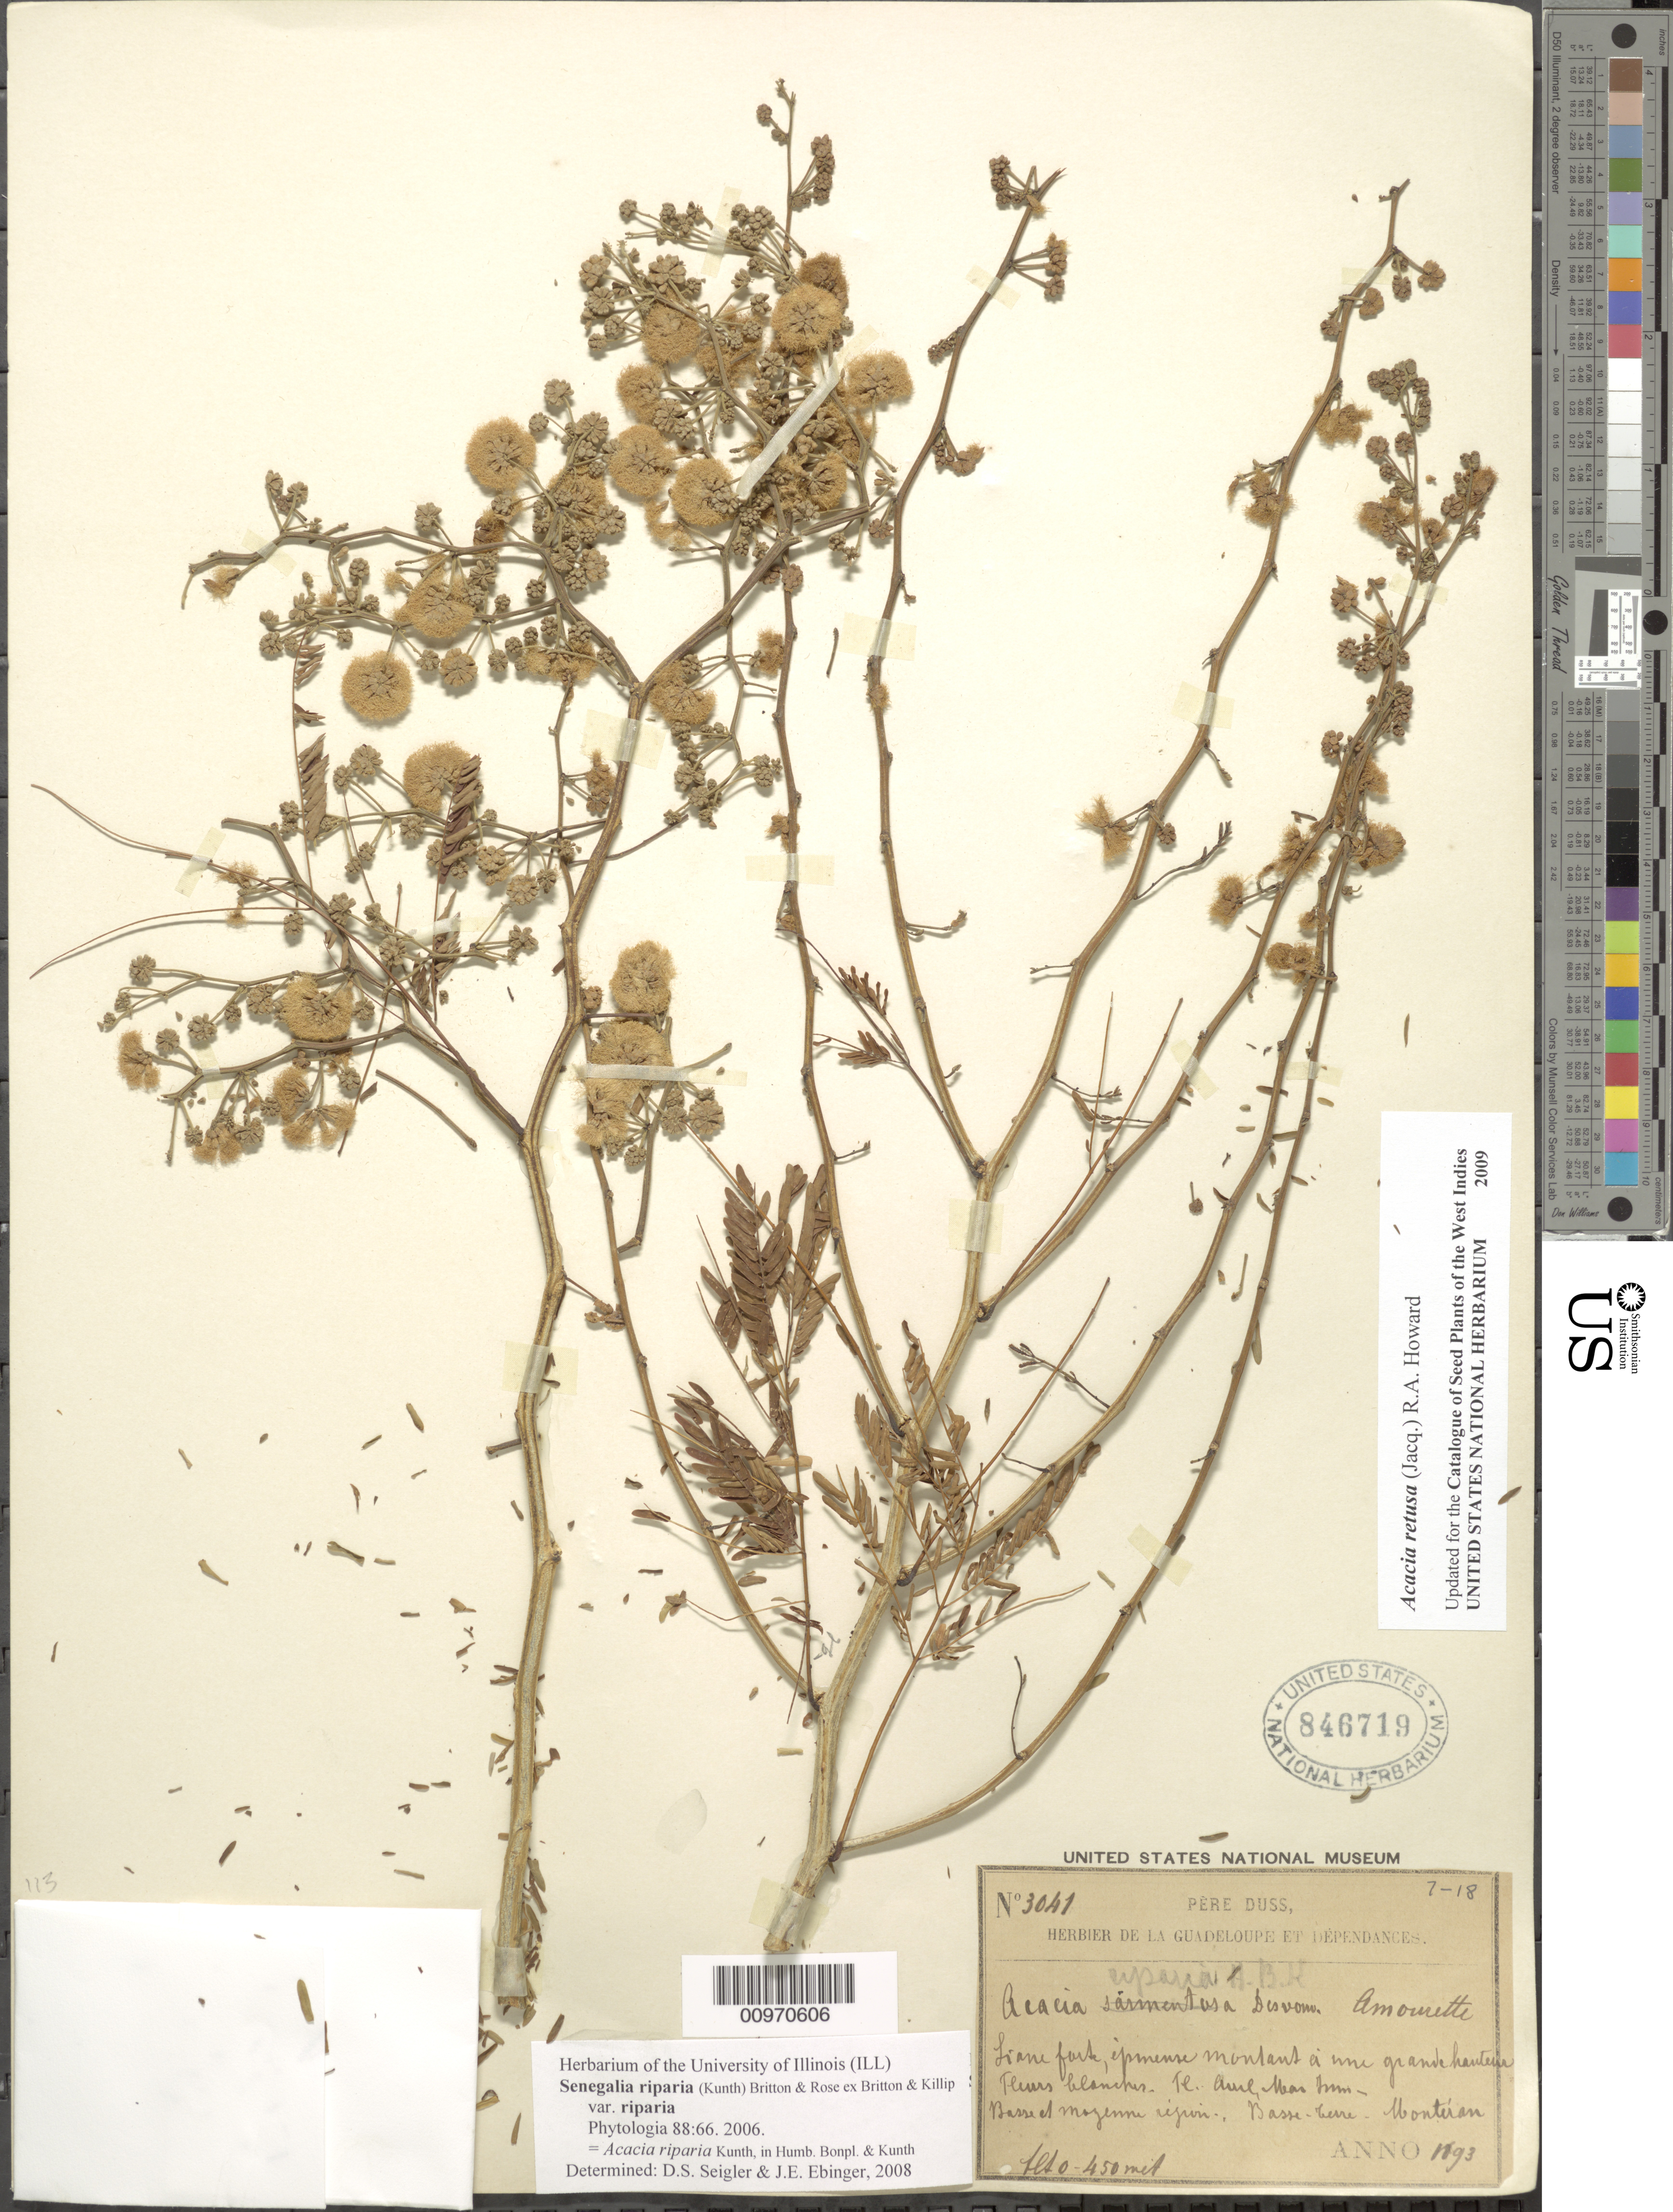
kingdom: Plantae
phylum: Tracheophyta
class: Magnoliopsida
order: Fabales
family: Fabaceae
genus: Senegalia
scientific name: Senegalia riparia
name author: (Kunth) Britton & Rose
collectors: Père Duss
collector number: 3041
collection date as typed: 1893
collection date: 1893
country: Guadeloupe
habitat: Basse mazenne région. Basse berre. Montéran.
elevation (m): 450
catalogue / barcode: US 846719